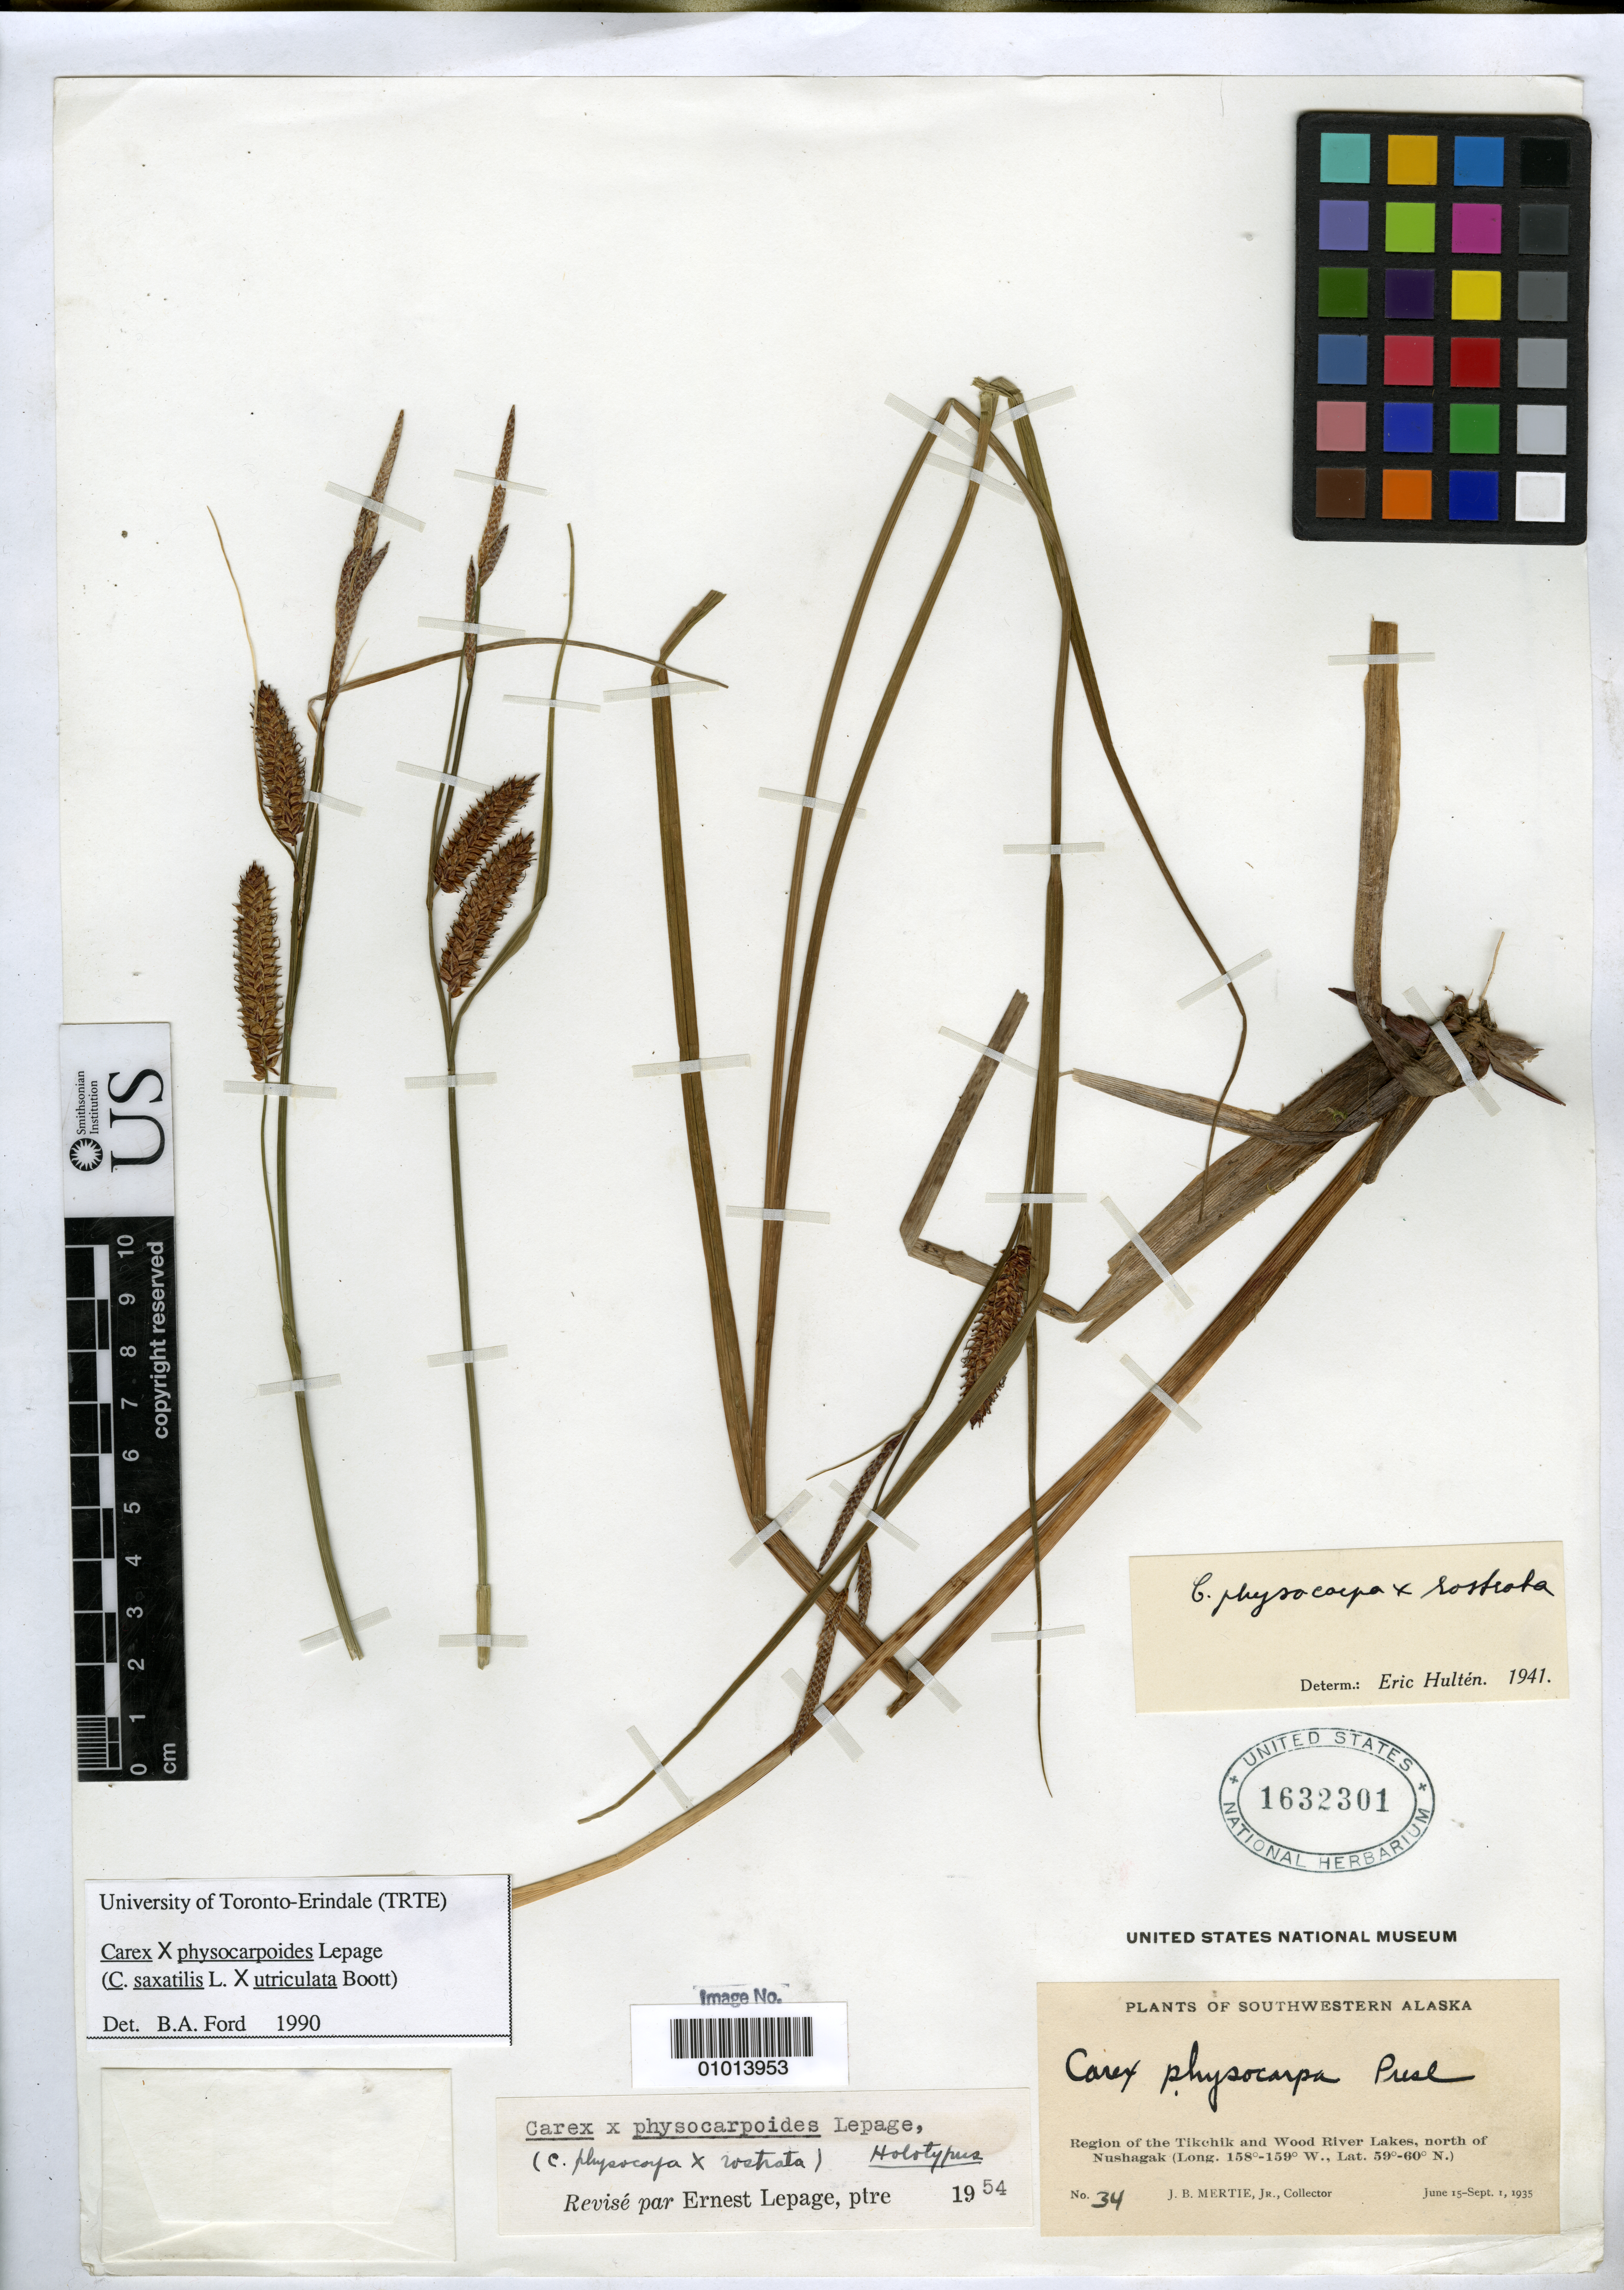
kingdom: Plantae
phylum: Tracheophyta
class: Liliopsida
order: Poales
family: Cyperaceae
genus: Carex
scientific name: Carex x physocarpoides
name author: Lepage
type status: Holotype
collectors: J. Mertie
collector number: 34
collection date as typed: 15 Jun 1935 to 01 Sep 1935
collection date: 1935-06-15/1935-09-01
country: United States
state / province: Alaska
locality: Southwestern Alaska, region of the Tikchik and Wood River Lakes, north of Nushagak.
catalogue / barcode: US 1632301